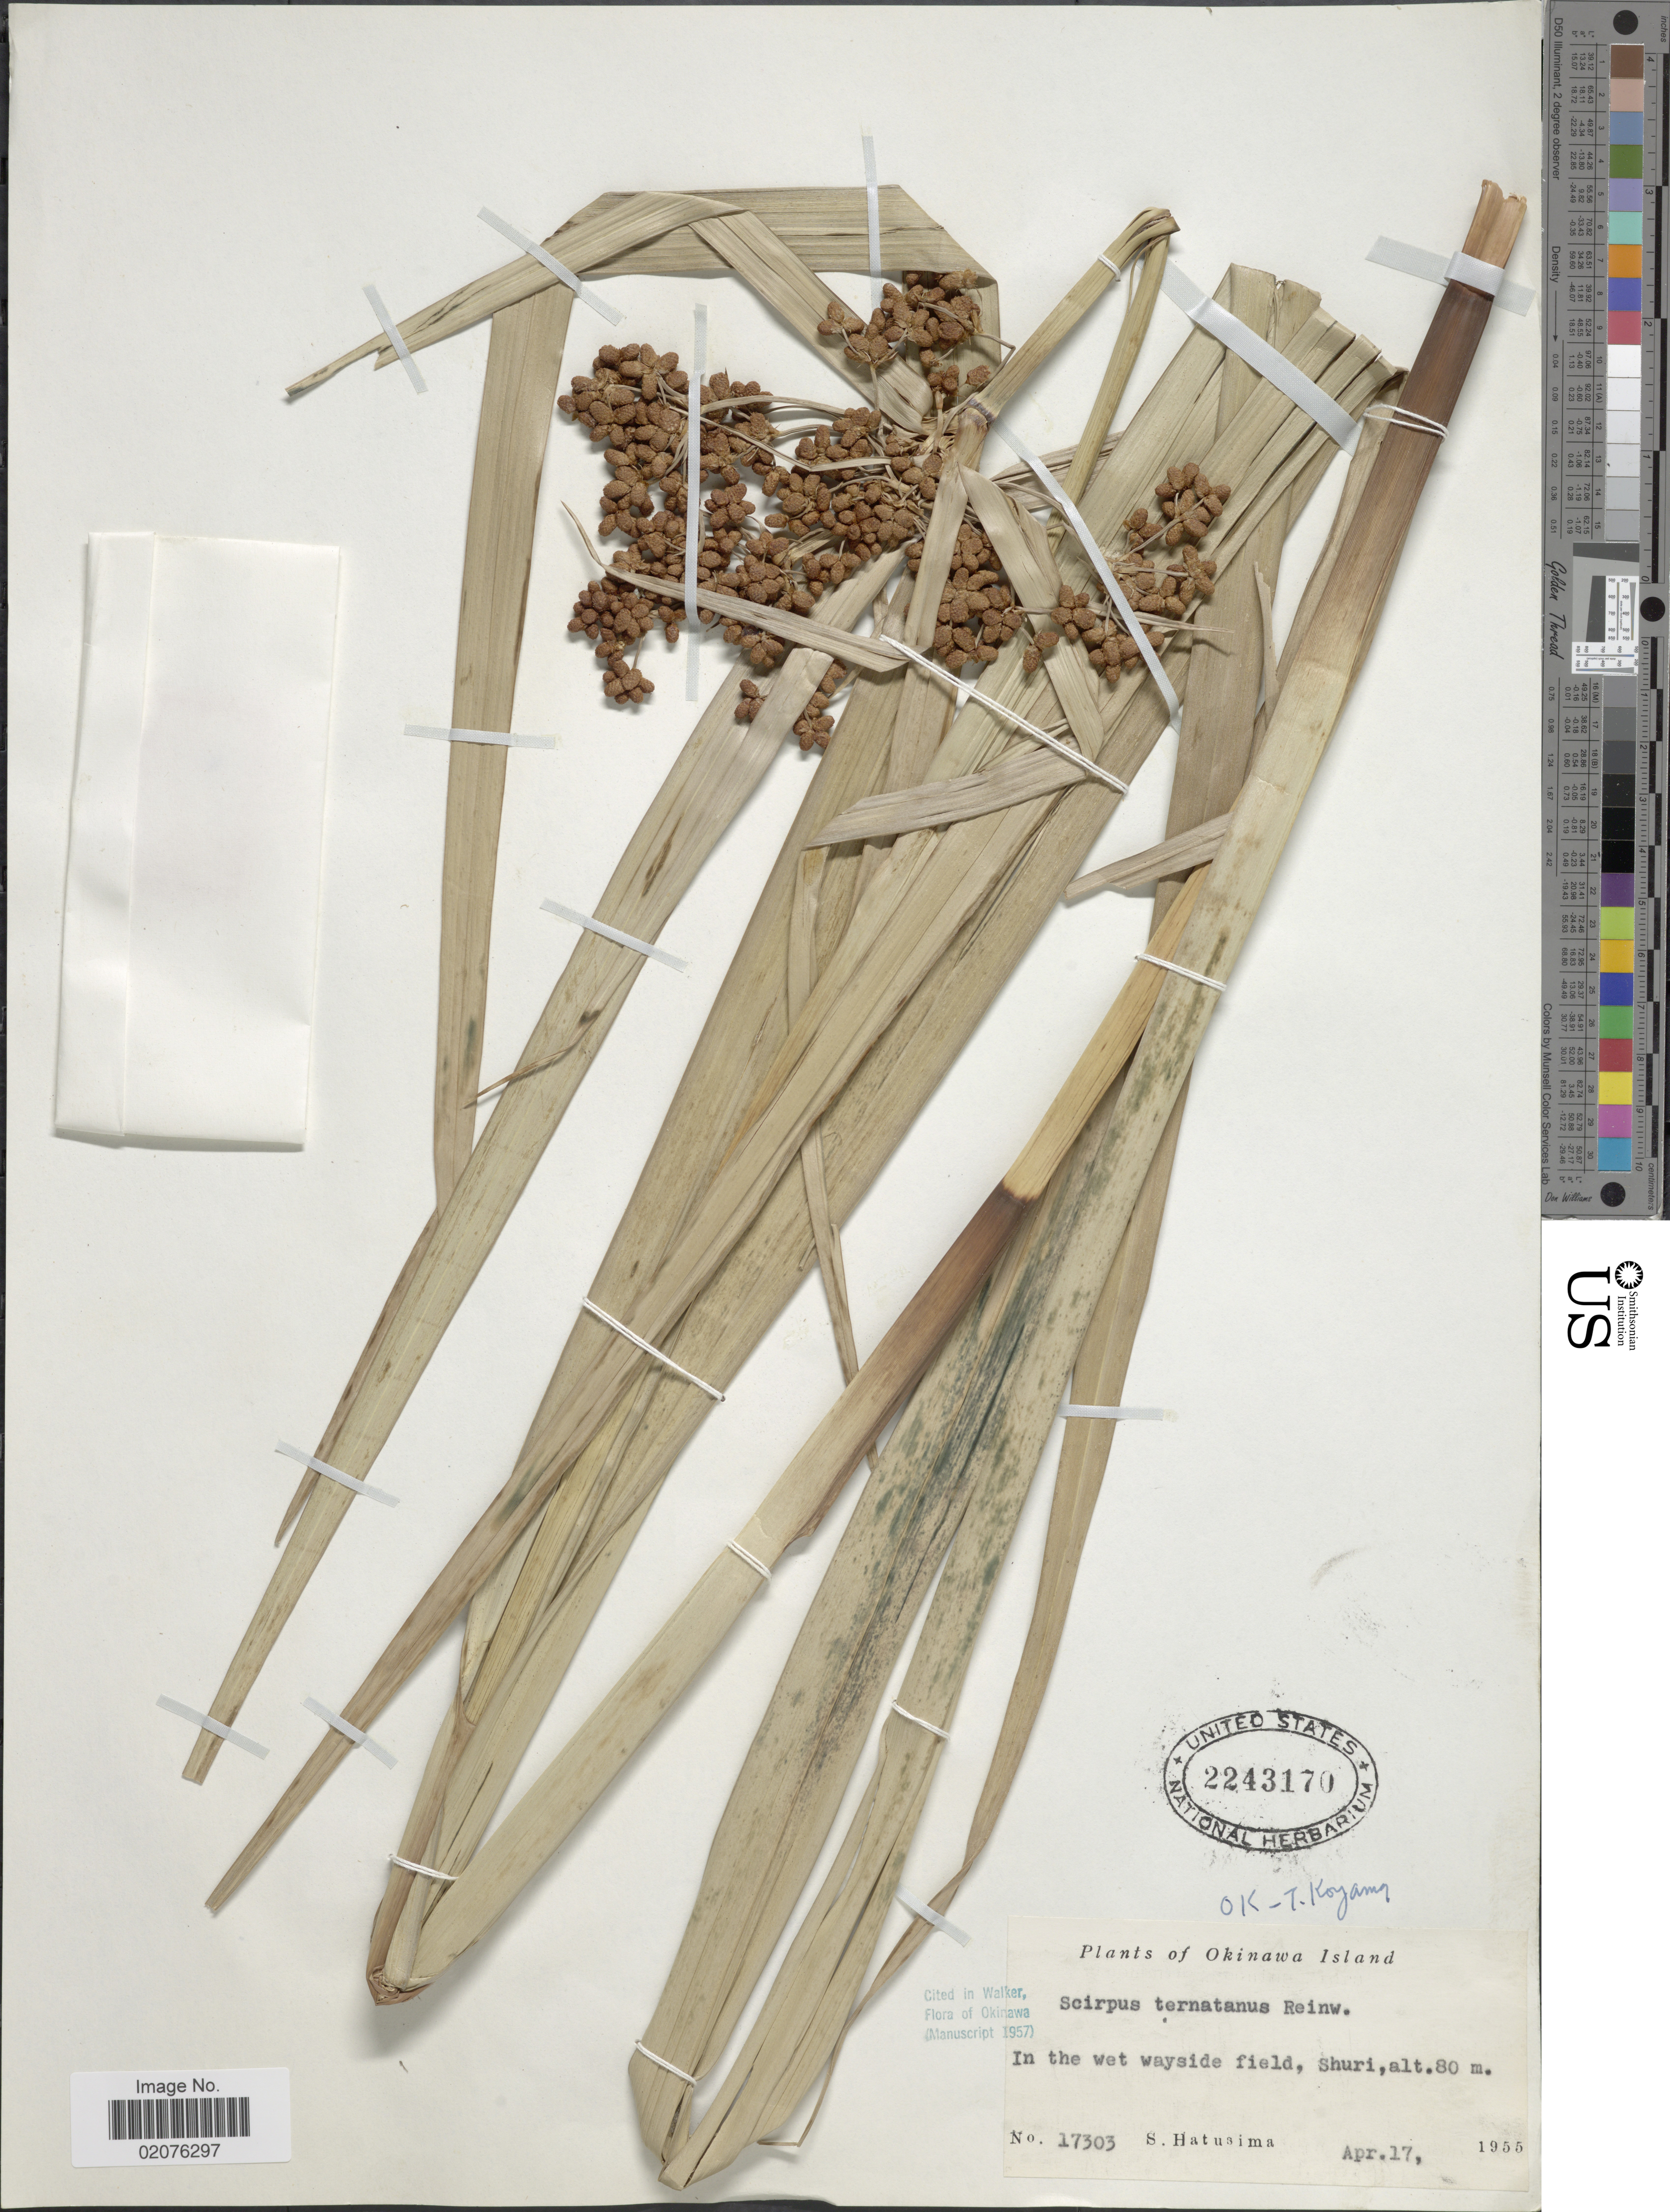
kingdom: Plantae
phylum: Tracheophyta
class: Liliopsida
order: Poales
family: Cyperaceae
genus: Scirpus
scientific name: Scirpus ternatanus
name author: Reinw. ex Miq.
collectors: S. Hatushima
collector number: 17303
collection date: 1955-04-17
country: Japan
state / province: Okinawa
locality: Okinawa Island, Shuri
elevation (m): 80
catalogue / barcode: US 2243170